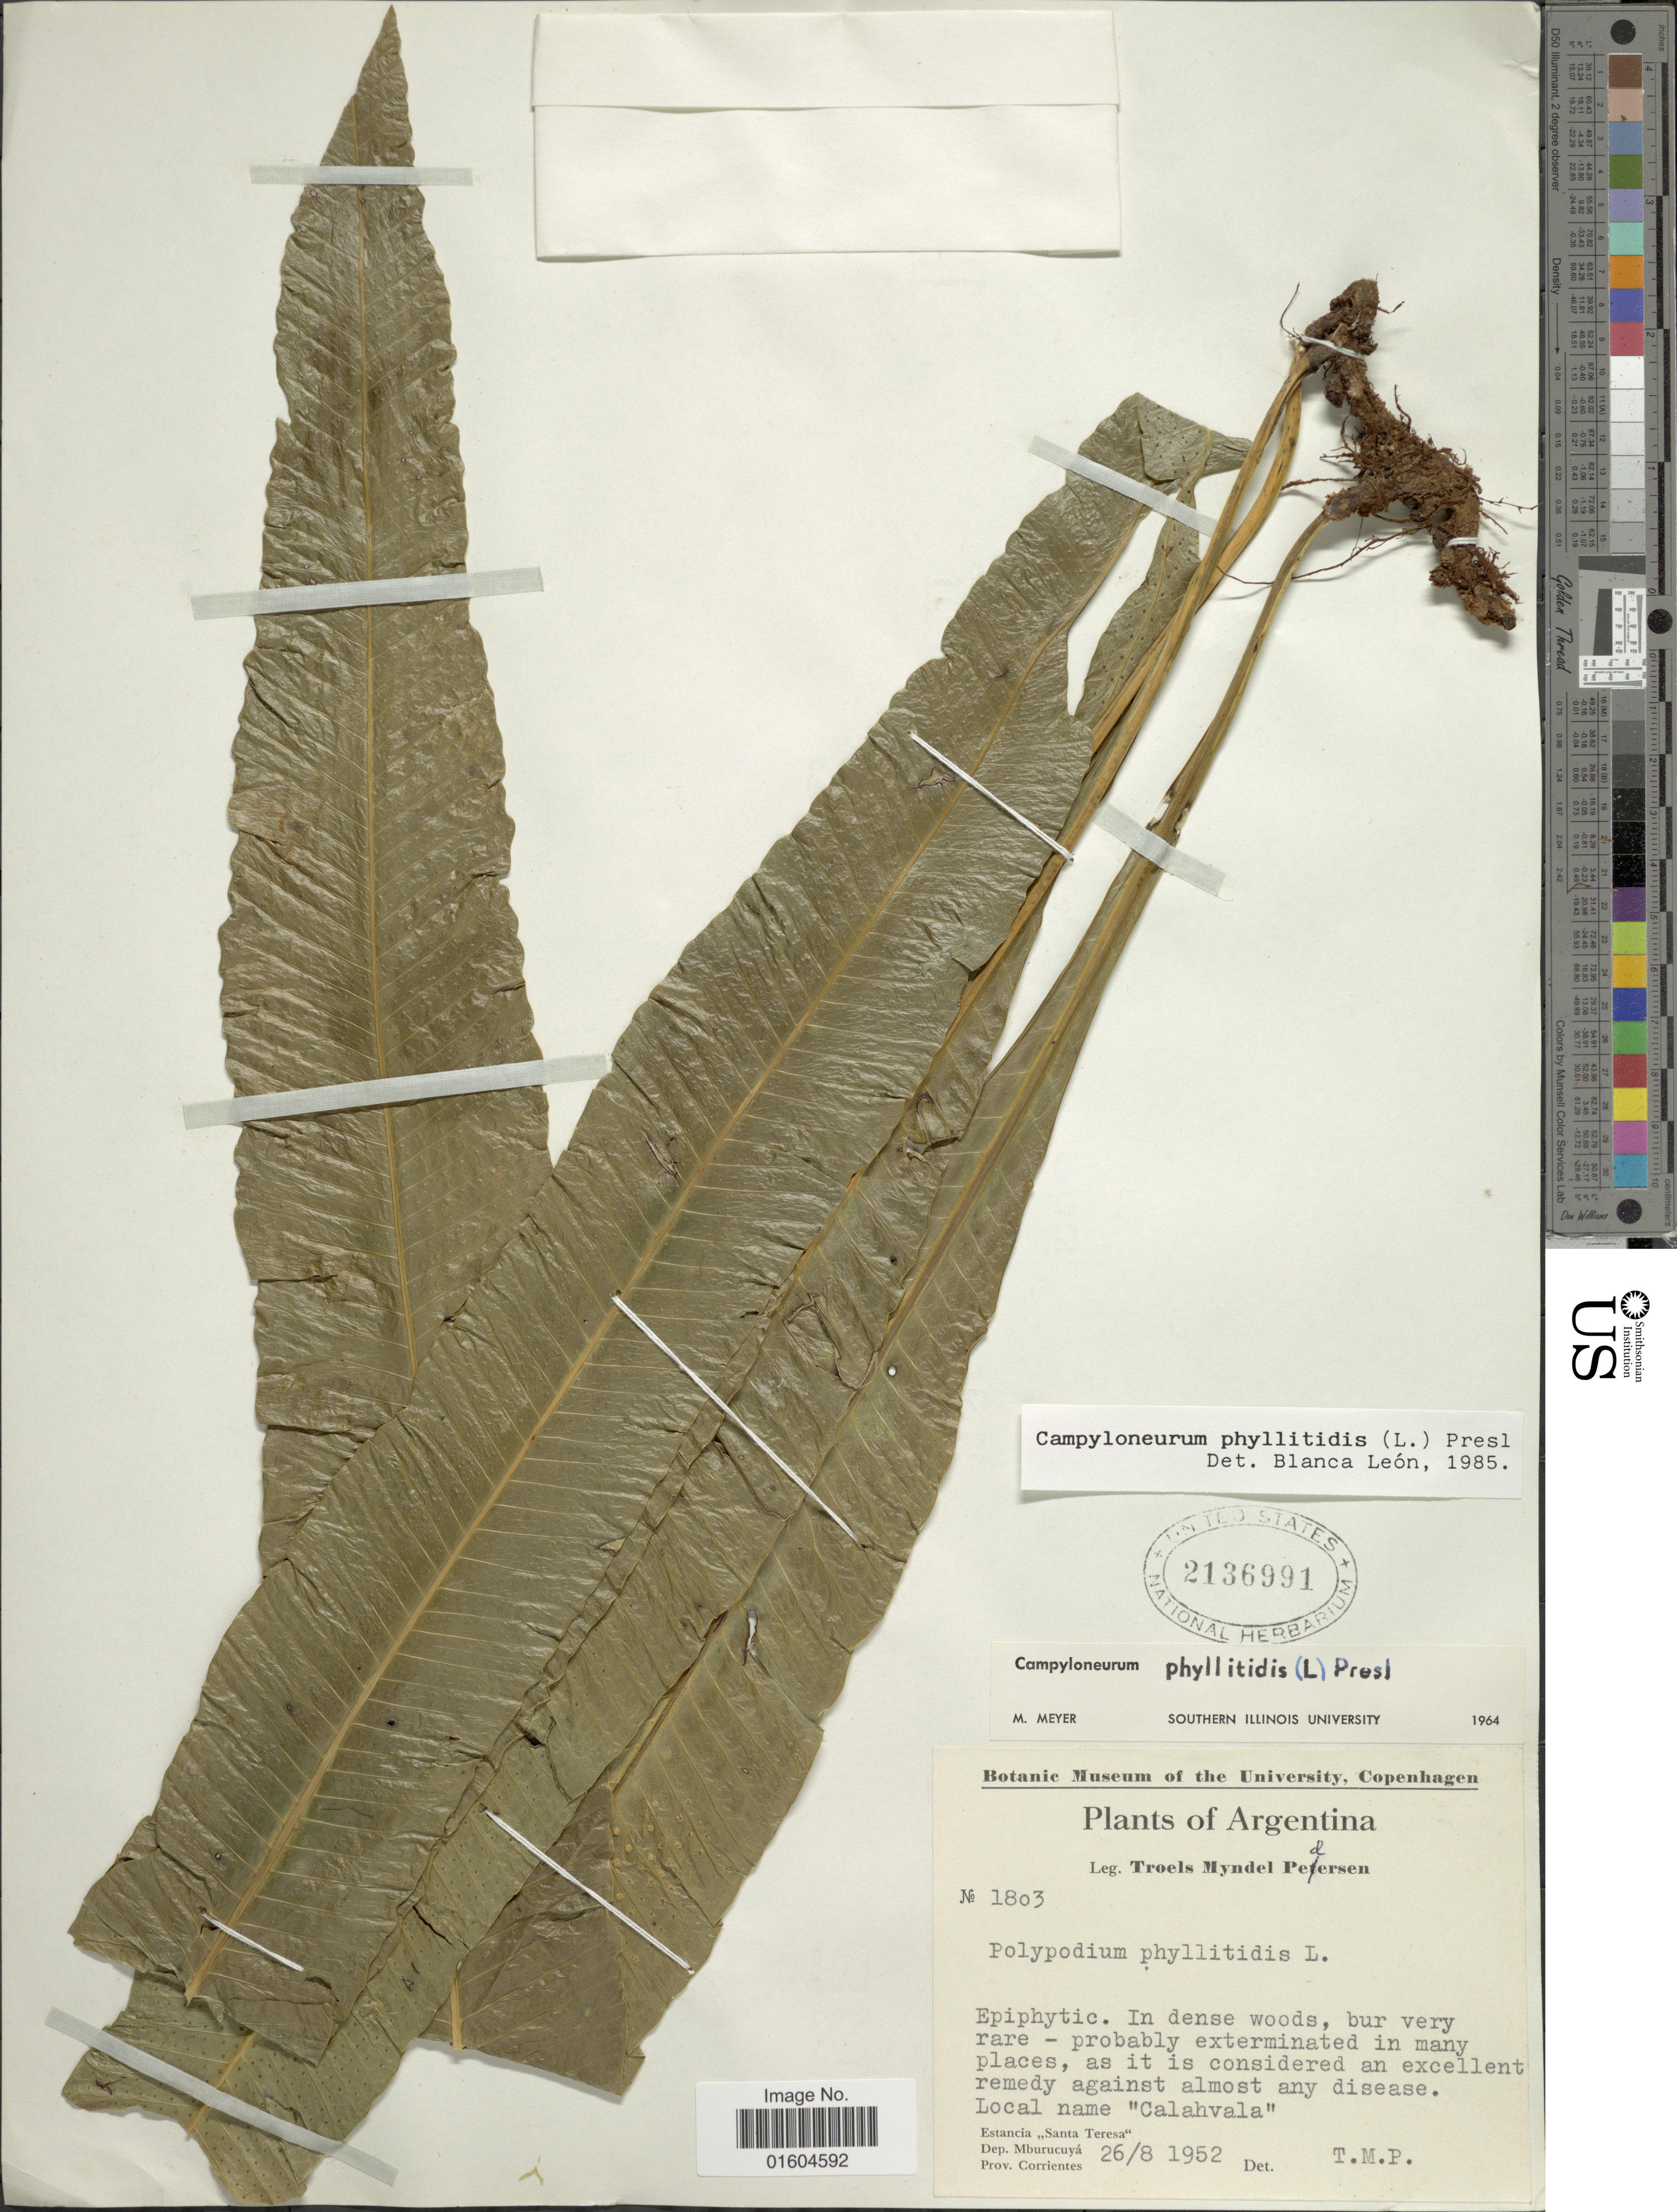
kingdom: Plantae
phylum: Tracheophyta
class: Polypodiopsida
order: Polypodiales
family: Polypodiaceae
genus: Campyloneurum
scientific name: Campyloneurum major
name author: (Hieron. ex Hicken) Lellinger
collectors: T. Pederson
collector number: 1803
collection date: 1952-08-26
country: Argentina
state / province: Corrientes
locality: Argentina. In dense woods, bur very rare. Estancia Santa Teresa Dep. Mburucuya.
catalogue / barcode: US 2136991